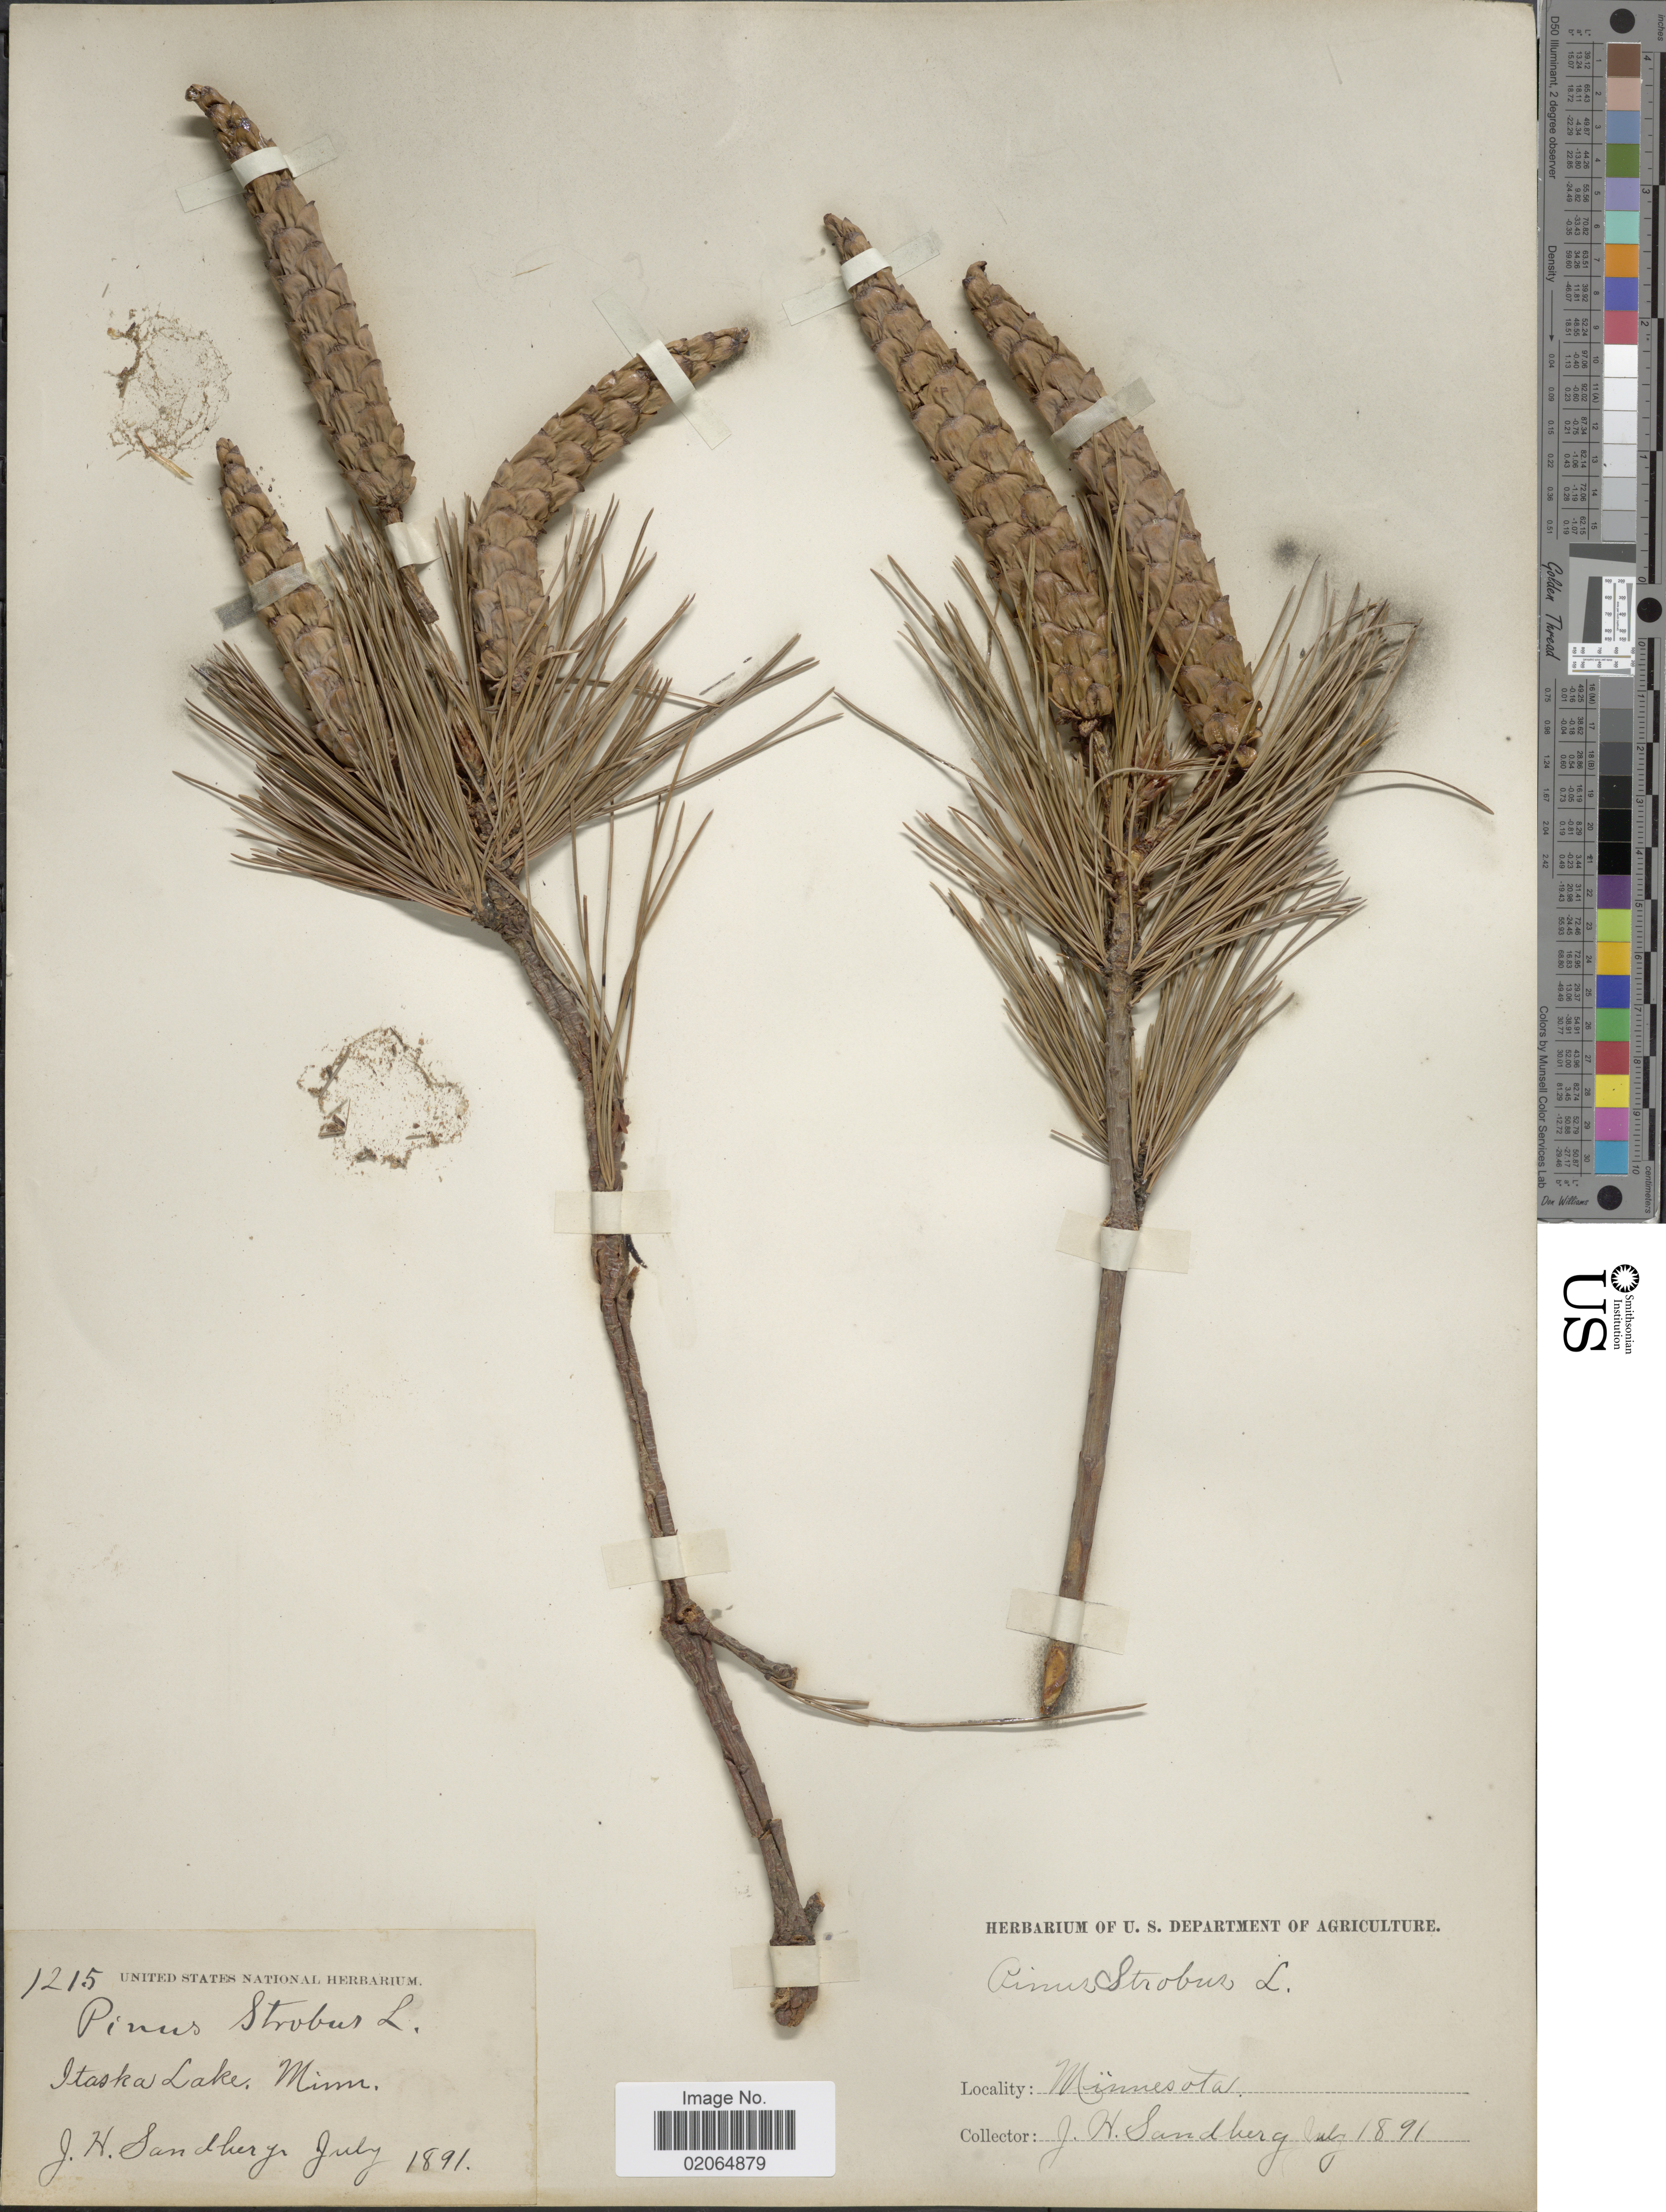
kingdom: Plantae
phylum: Tracheophyta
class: Pinopsida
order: Pinales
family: Pinaceae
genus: Pinus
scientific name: Pinus strobus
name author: L.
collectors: J. H. Sandberg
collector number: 1215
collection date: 1891-07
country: United States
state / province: Minnesota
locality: Itaska Lake